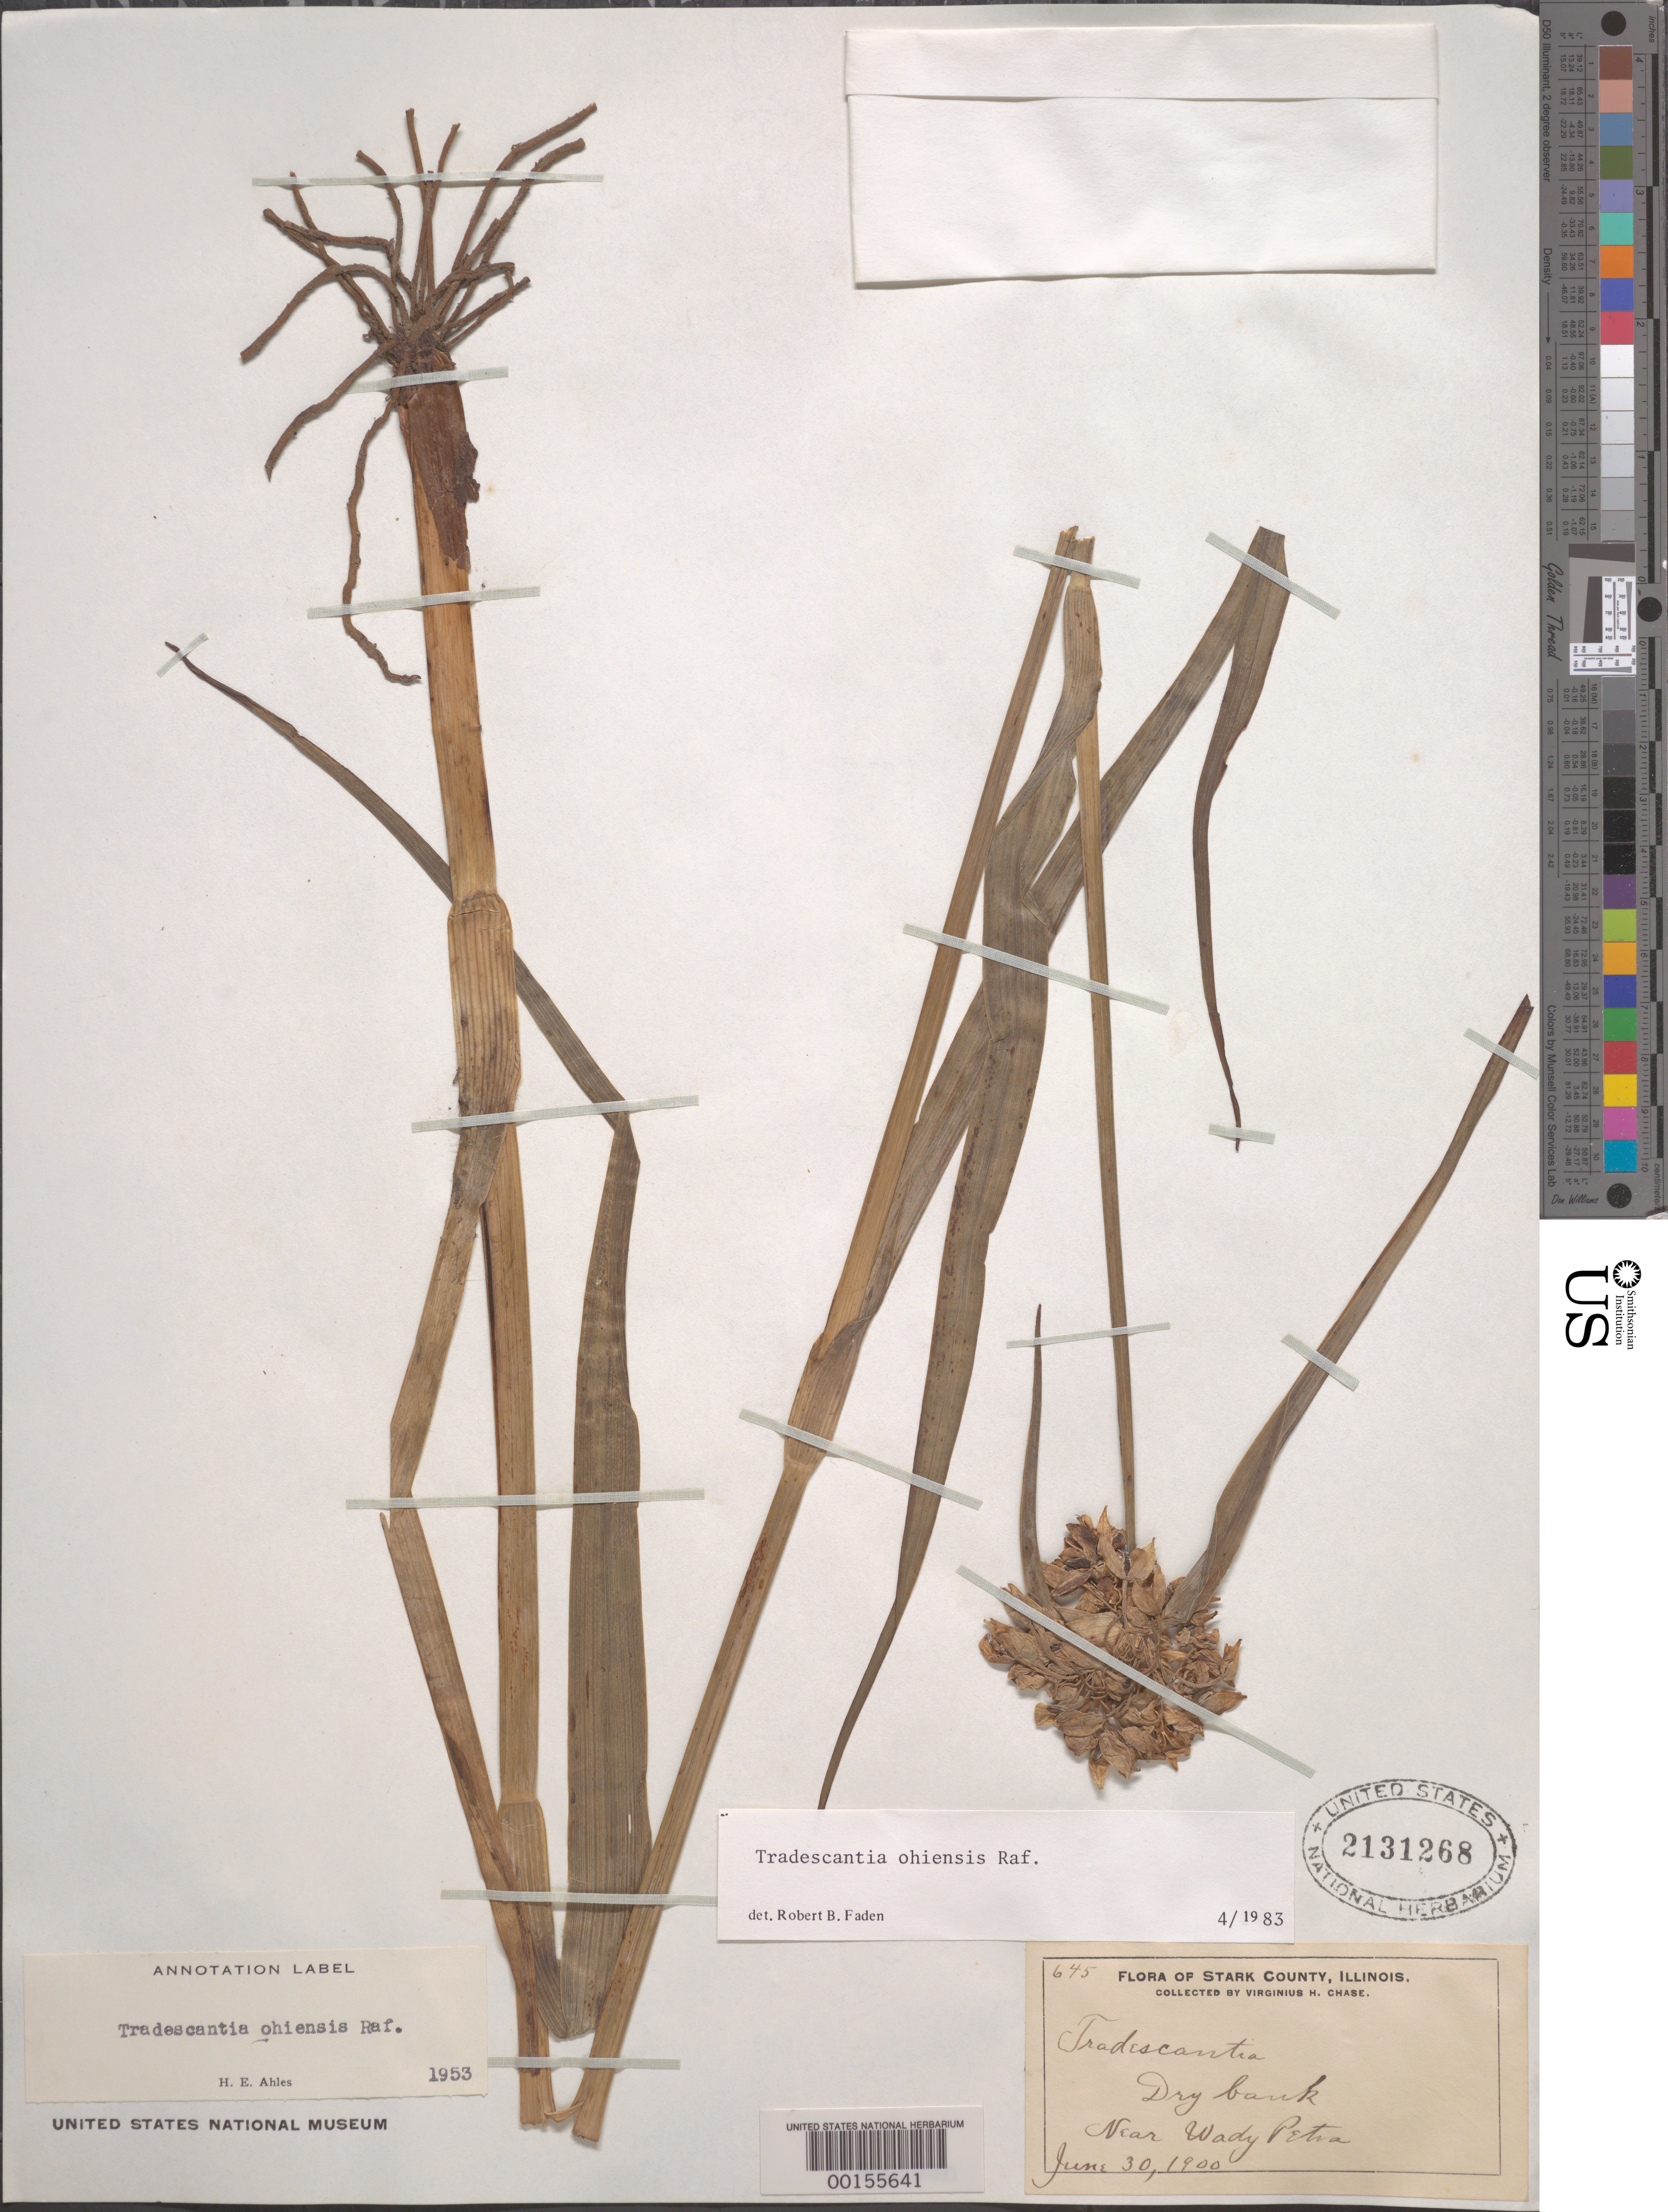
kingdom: Plantae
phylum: Tracheophyta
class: Liliopsida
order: Commelinales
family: Commelinaceae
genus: Tradescantia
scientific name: Tradescantia ohiensis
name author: Raf.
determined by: Faden, Robert B., (US), Smithsonian Institution - National Museum of Natural History (UNITED STATES)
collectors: V. H. Chase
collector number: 645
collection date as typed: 30 Jun 1900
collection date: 1900-06-30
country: United States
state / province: Illinois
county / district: Stark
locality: Near wady petra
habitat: Dry bank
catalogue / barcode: US 2131268